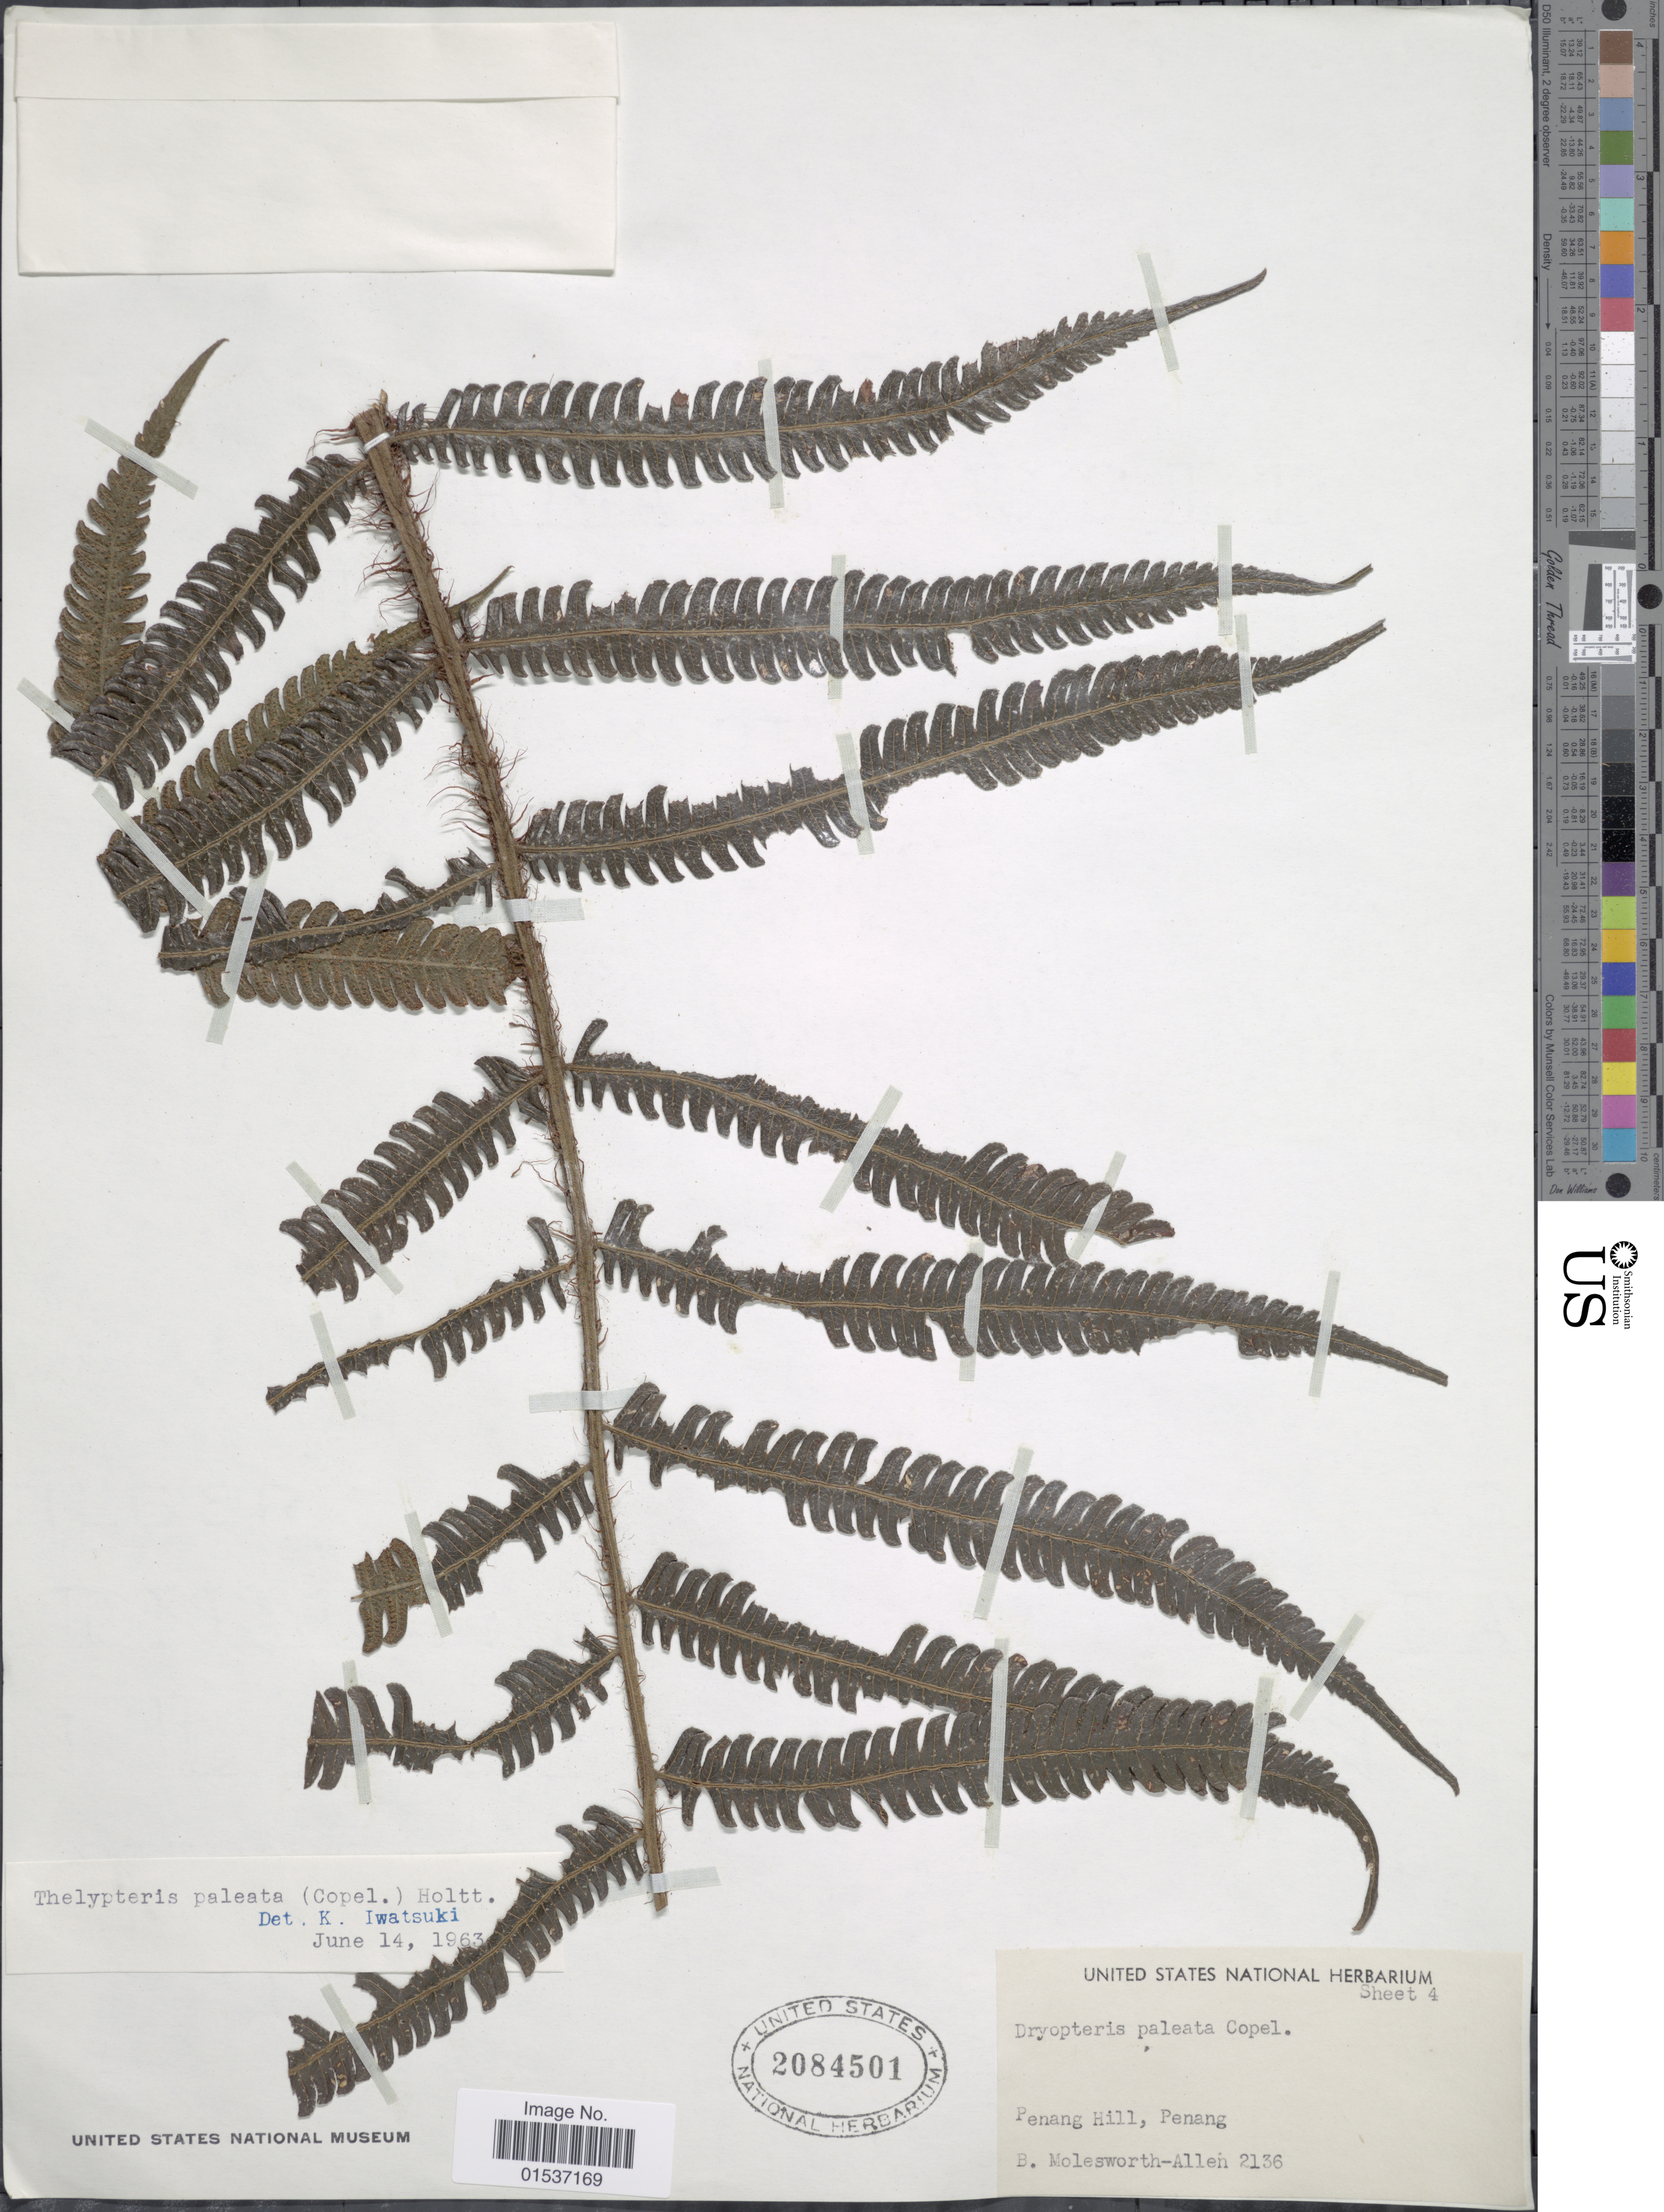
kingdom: Plantae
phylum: Tracheophyta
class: Polypodiopsida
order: Polypodiales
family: Thelypteridaceae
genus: Thelypteris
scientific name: Thelypteris paleata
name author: (Copel.) Holttum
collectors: B. E. G. Molesworth-Allen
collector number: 2136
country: Malaysia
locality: Penang Hill, Penang.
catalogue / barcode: US 2084501